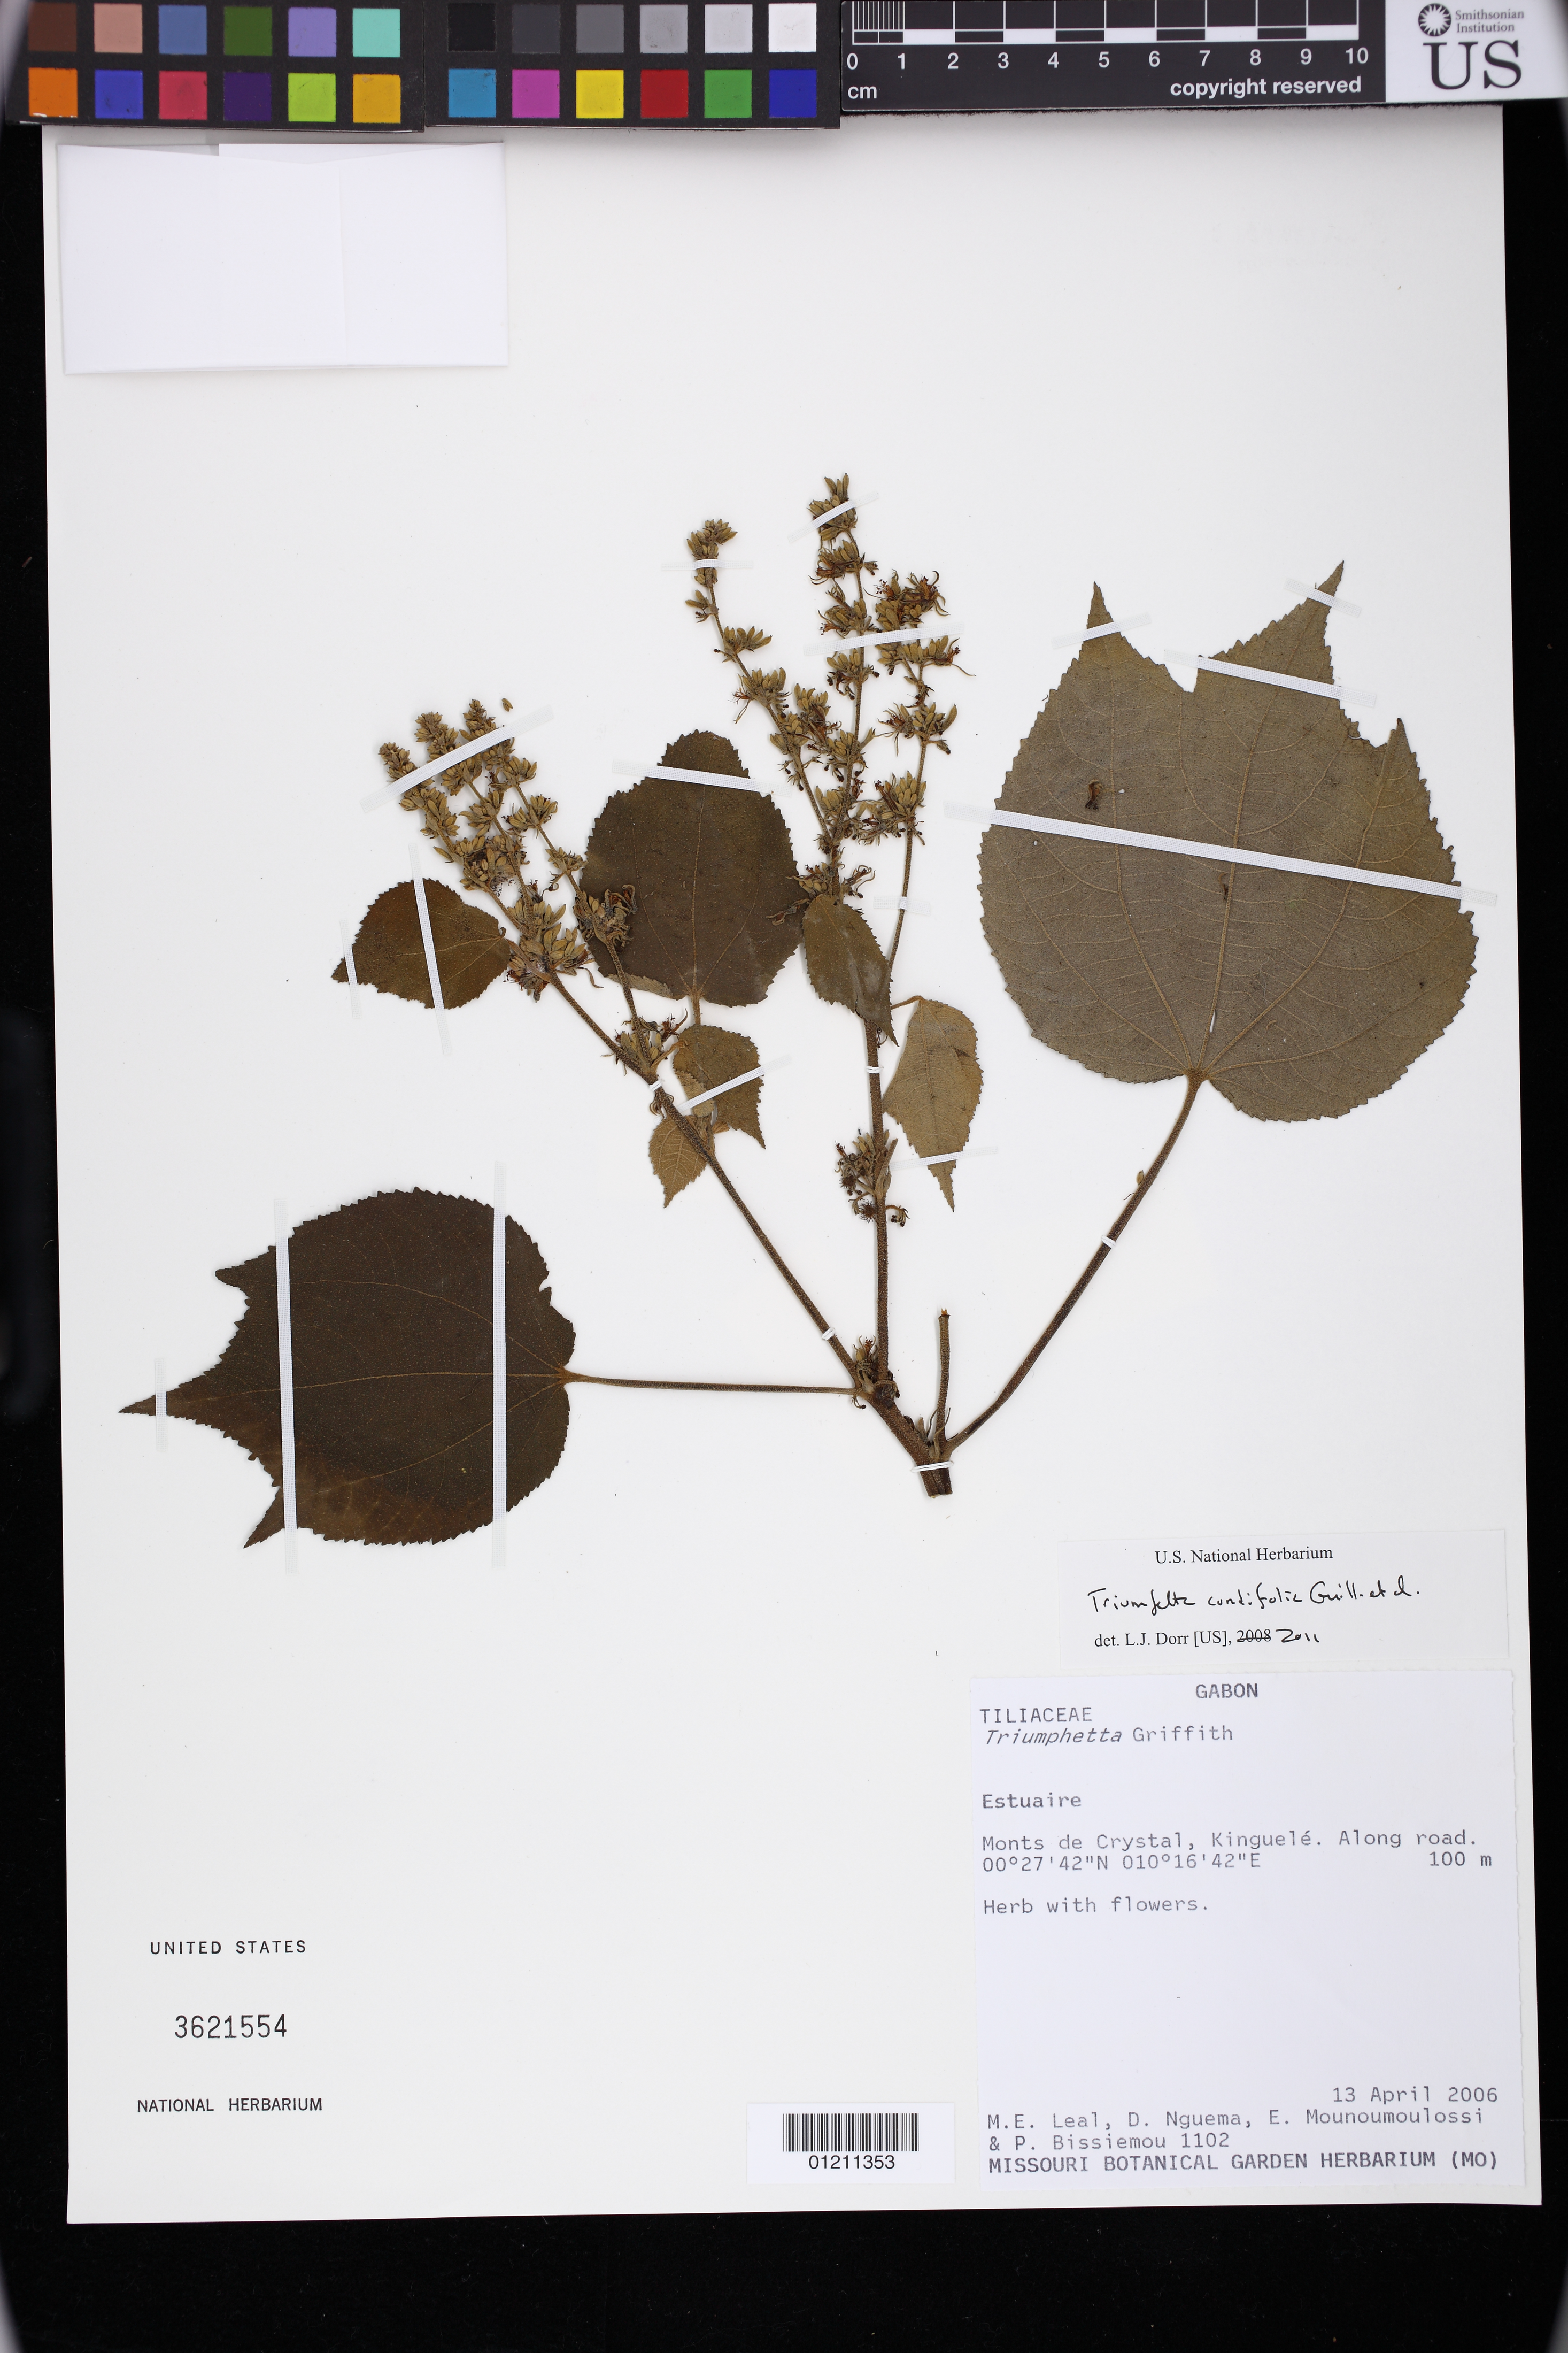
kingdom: Plantae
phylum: Tracheophyta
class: Magnoliopsida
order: Malvales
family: Malvaceae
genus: Triumfetta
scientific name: Triumfetta cordifolia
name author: A. Rich.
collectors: M. E. Leal, D. Nguema, E. Mounoumoulossi & P. Bissiemou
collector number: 1102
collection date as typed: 13 Apr 2006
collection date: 2006-04-13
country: Gabon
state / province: Estuaire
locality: Eustuaire: Monts de Crystal, Kinguele. Along road.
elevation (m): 100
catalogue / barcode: US 3621554